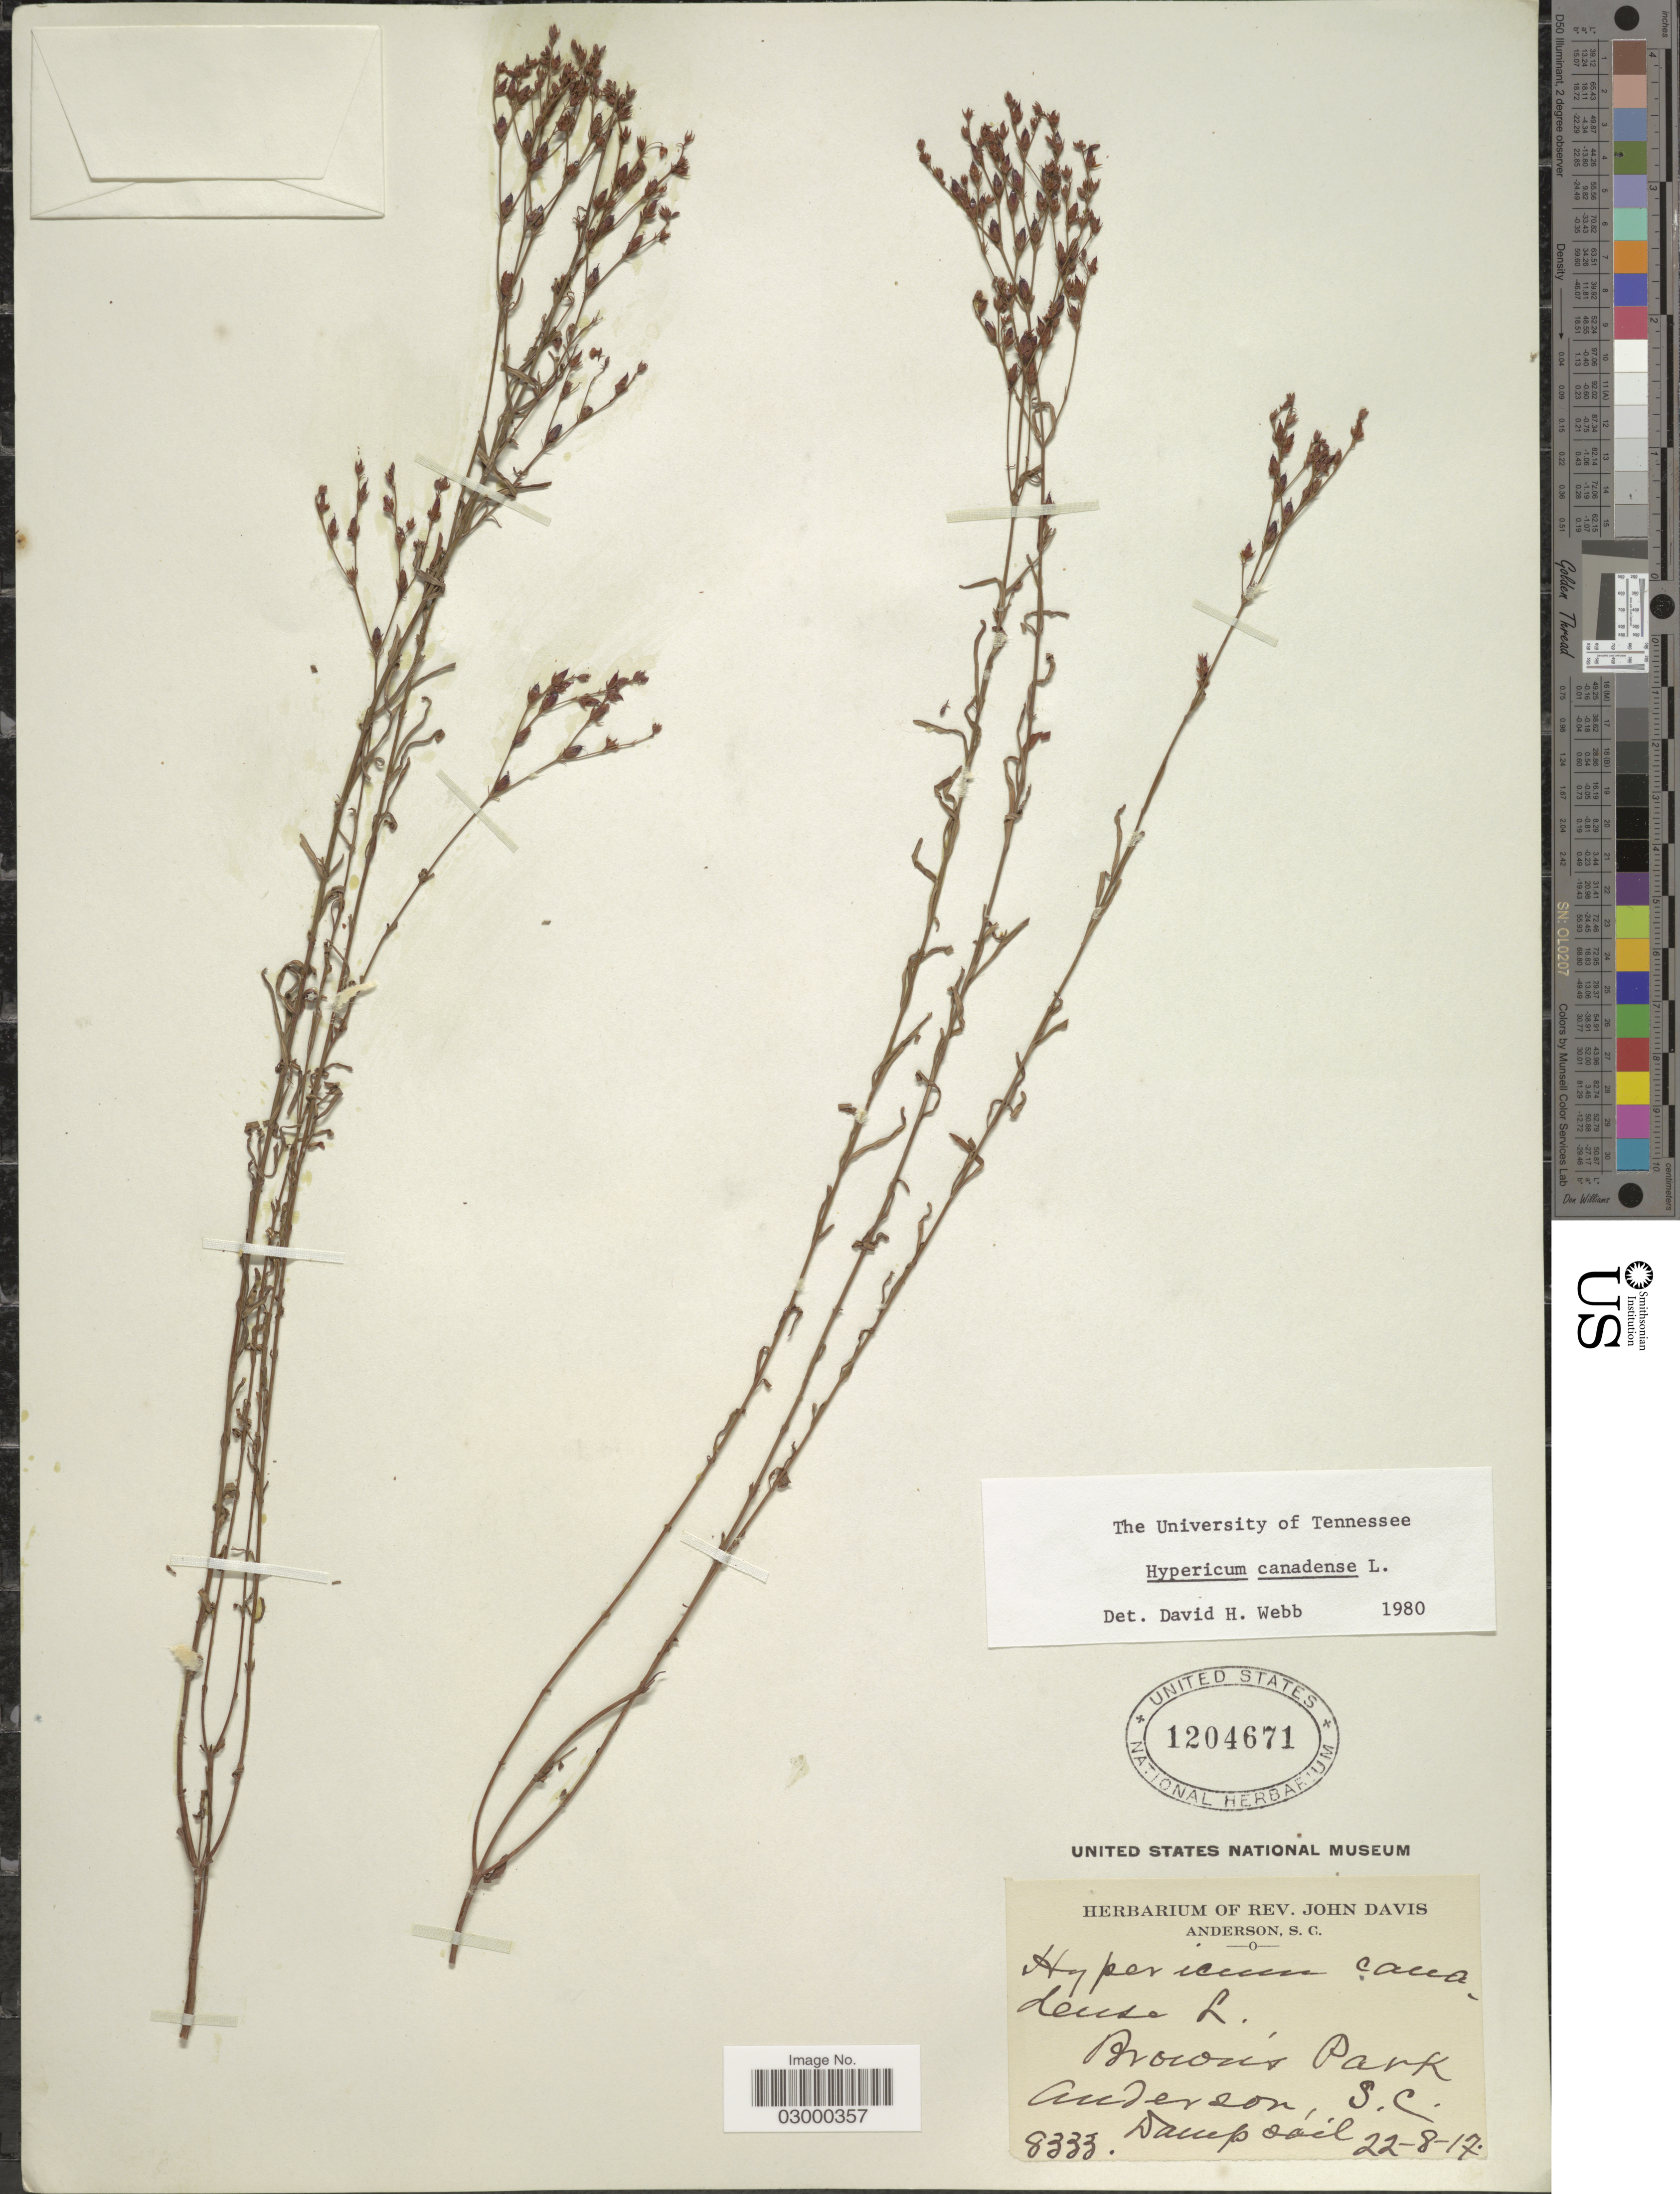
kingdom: Plantae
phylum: Tracheophyta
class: Magnoliopsida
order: Malpighiales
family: Hypericaceae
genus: Hypericum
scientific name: Hypericum canadense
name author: L.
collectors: ex herb. Rev. John Davis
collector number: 8333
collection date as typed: Transcribed d/m/y: 22/8/17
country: United States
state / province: South Carolina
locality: Brown's Park, Anderson.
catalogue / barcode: US 1204671